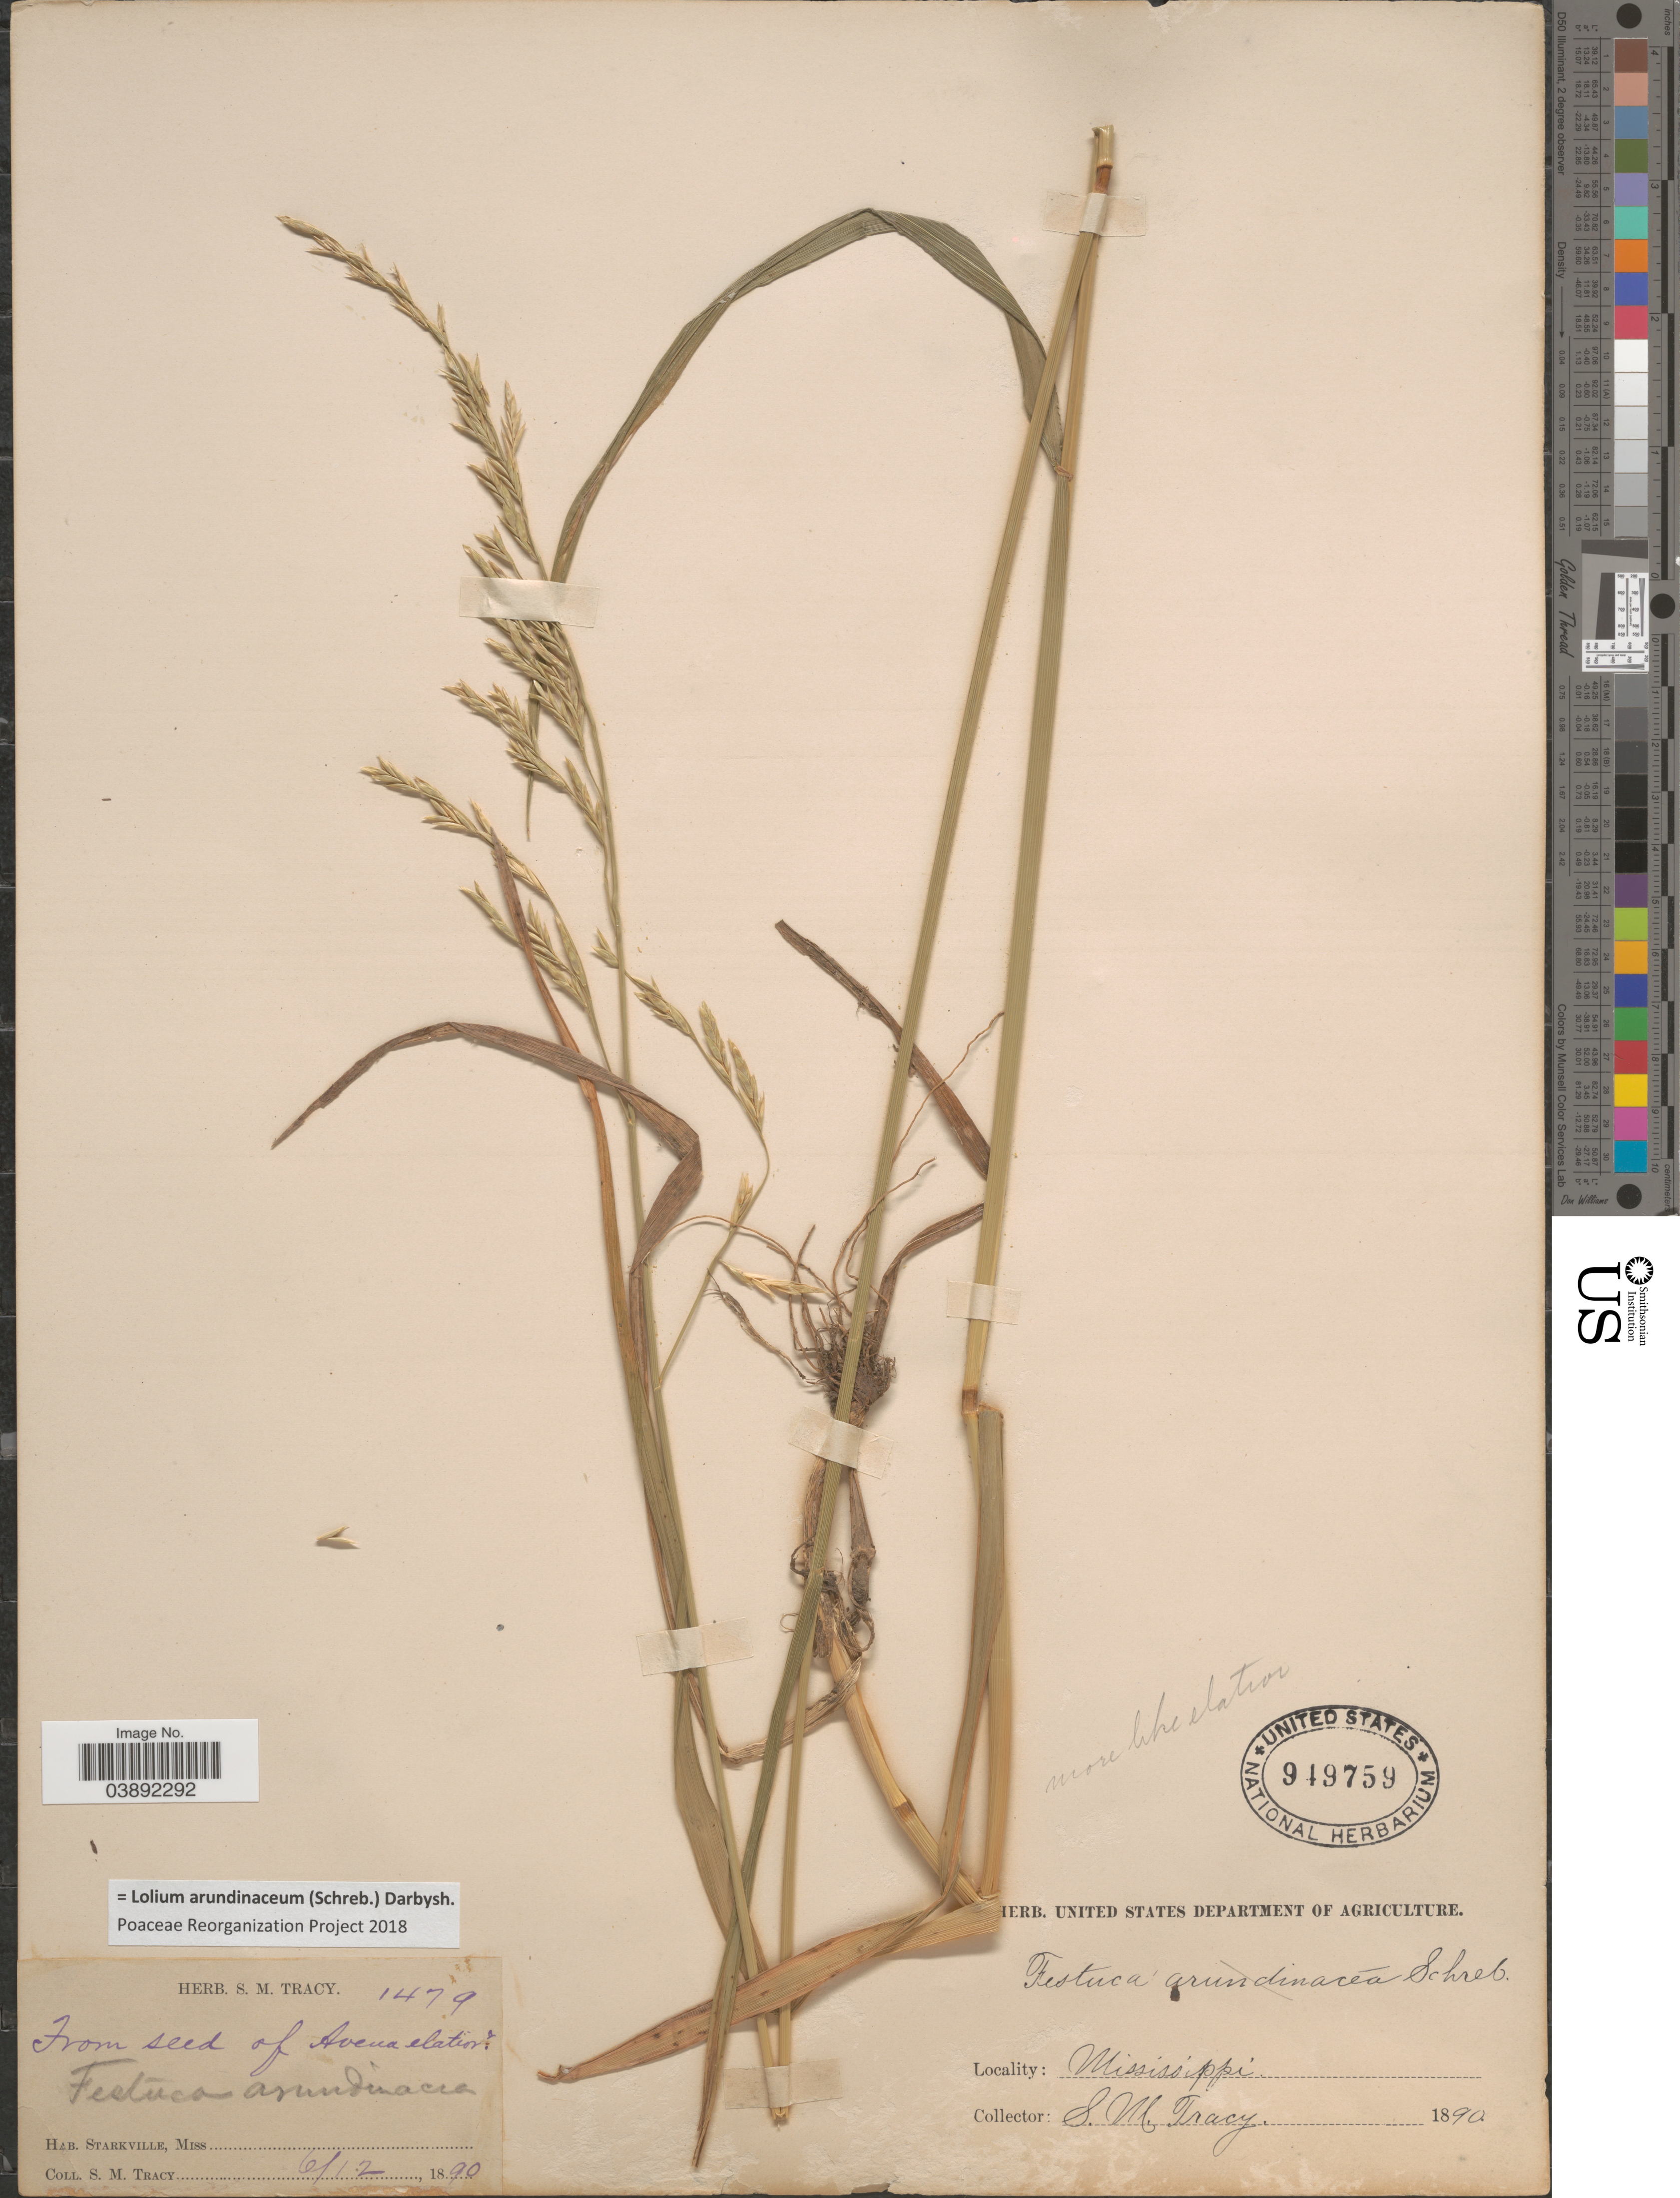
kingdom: Plantae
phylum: Tracheophyta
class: Liliopsida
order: Poales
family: Poaceae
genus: Lolium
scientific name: Lolium arundinaceum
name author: (Schreb.) Darbysh.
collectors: S. Stracy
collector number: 1479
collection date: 1890-06-12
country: United States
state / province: Mississippi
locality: Starkville.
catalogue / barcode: US 949759